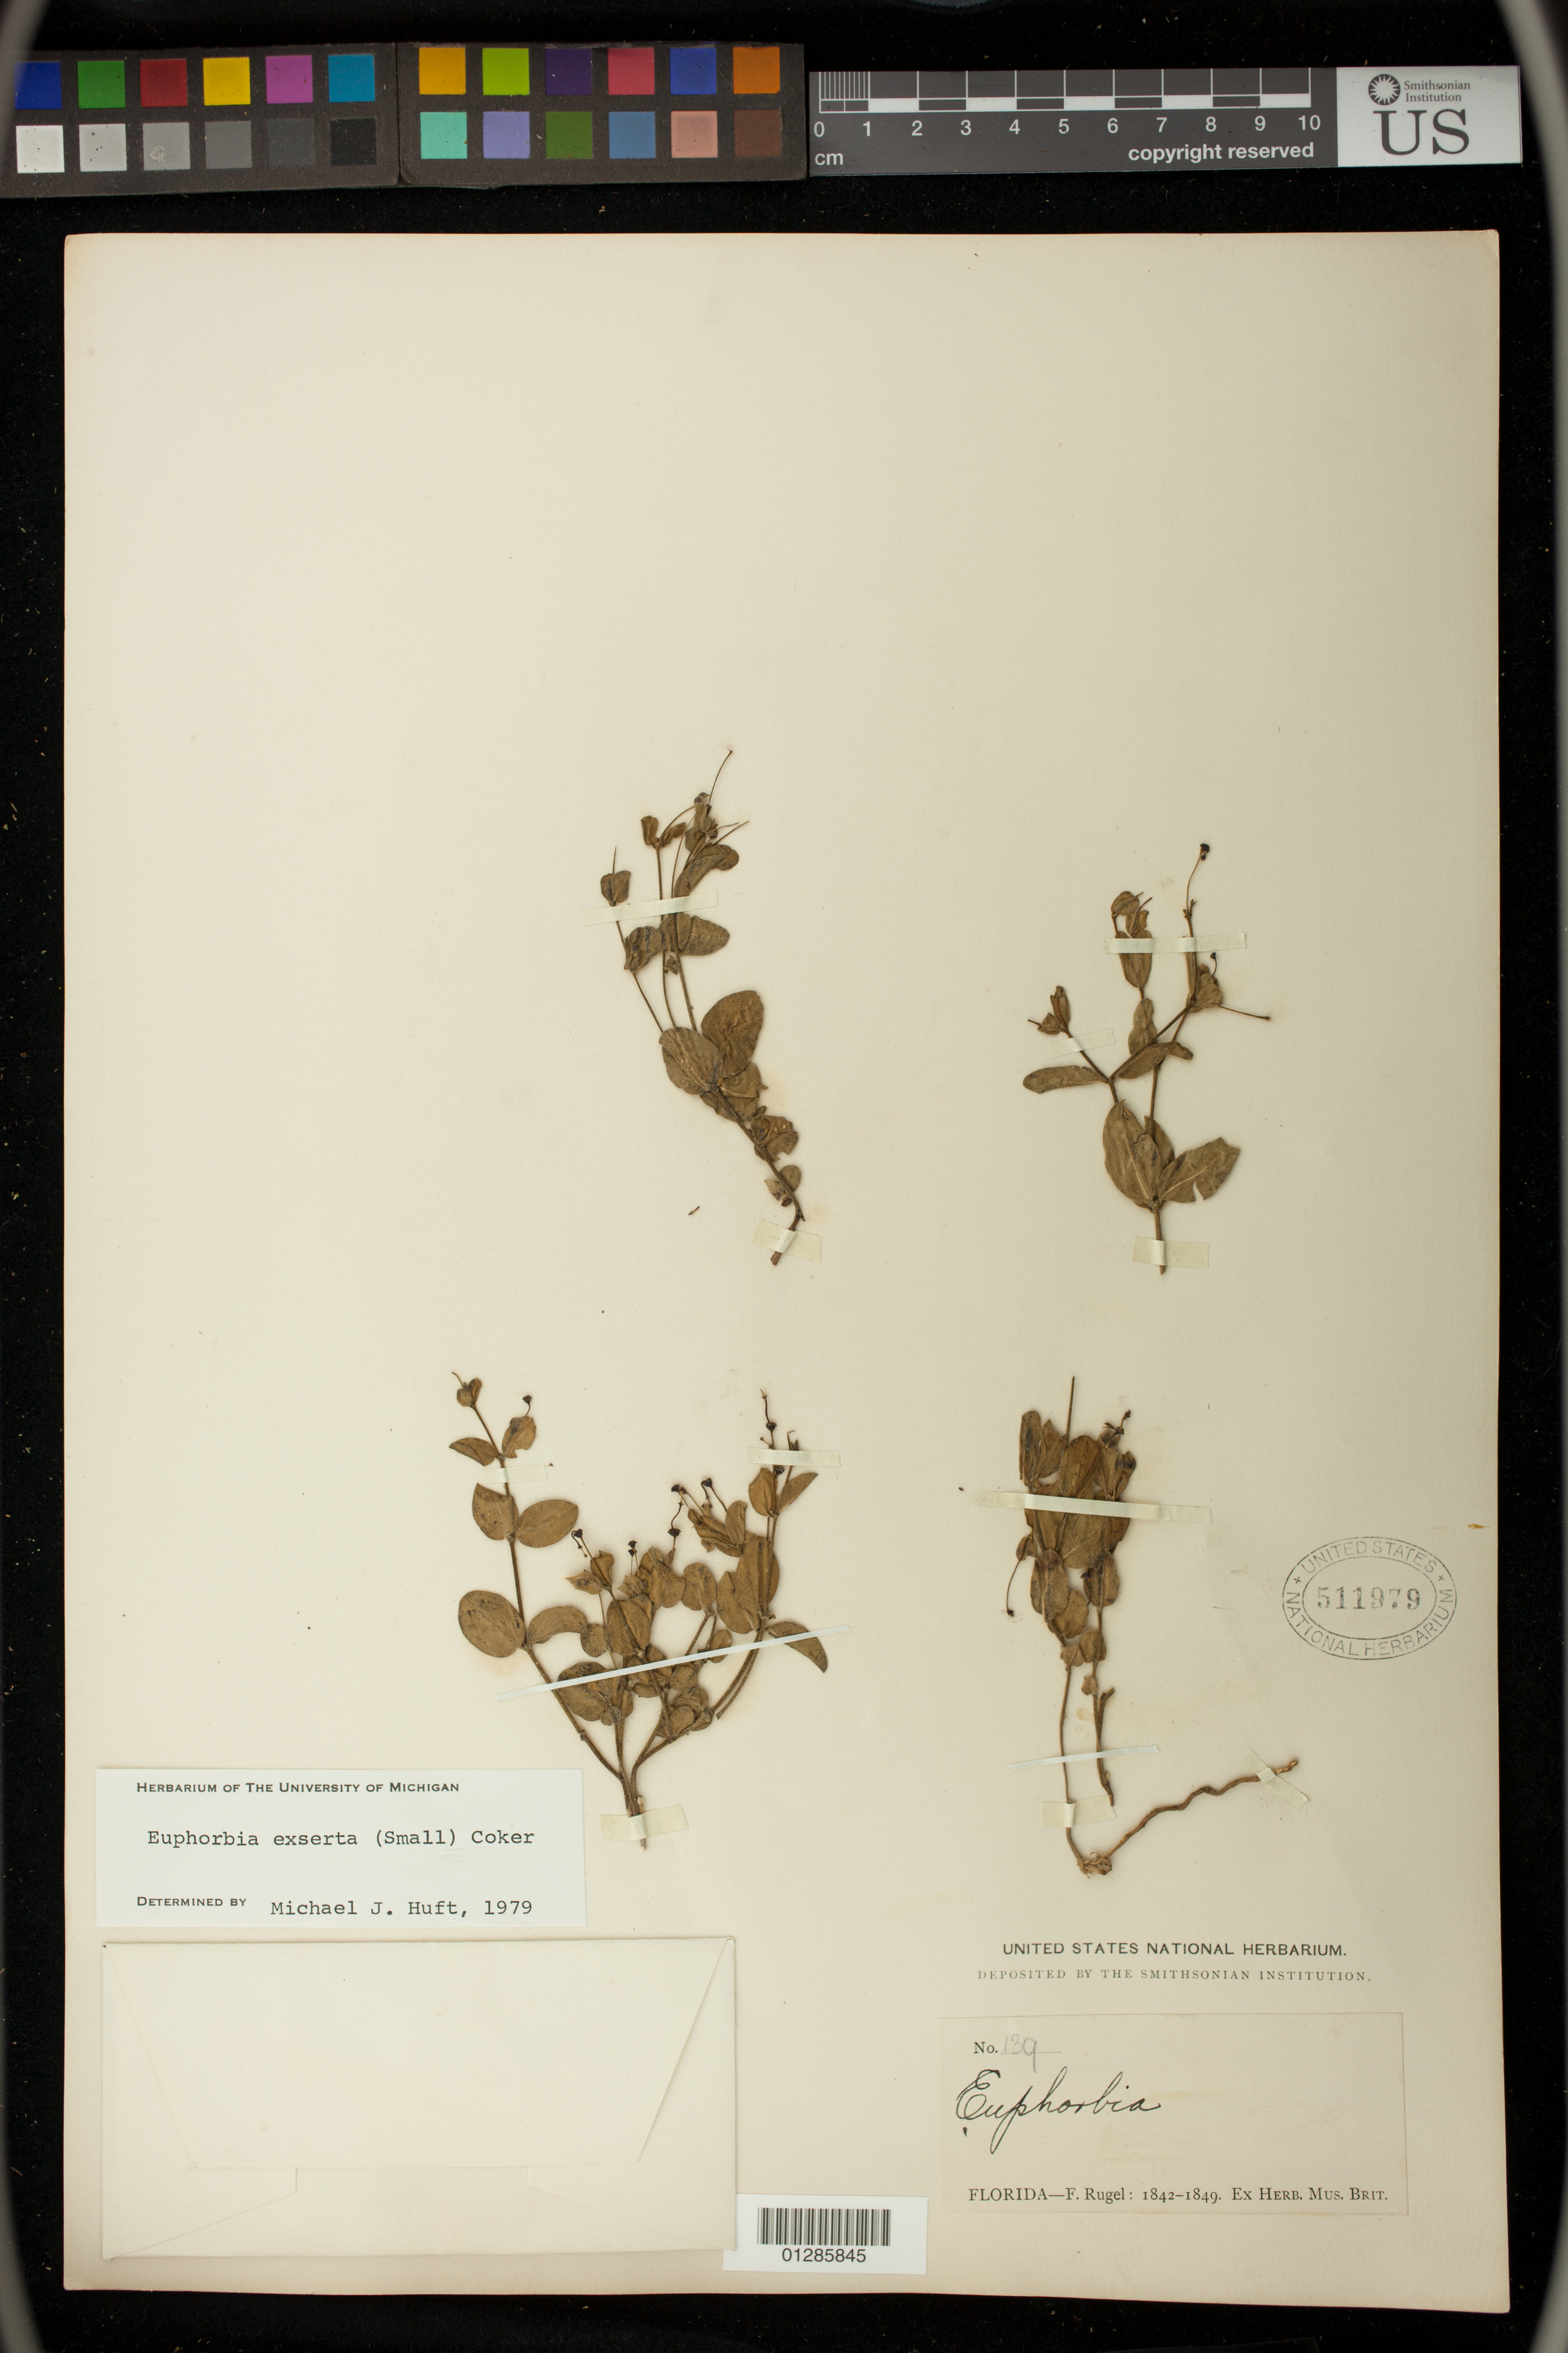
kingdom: Plantae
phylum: Tracheophyta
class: Magnoliopsida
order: Malpighiales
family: Euphorbiaceae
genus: Euphorbia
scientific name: Euphorbia exserta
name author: (Small) Coker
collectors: F. Rugel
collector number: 139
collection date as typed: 1842 to -- --- 1849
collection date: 1842/1849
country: United States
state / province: Florida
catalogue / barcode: US 511979